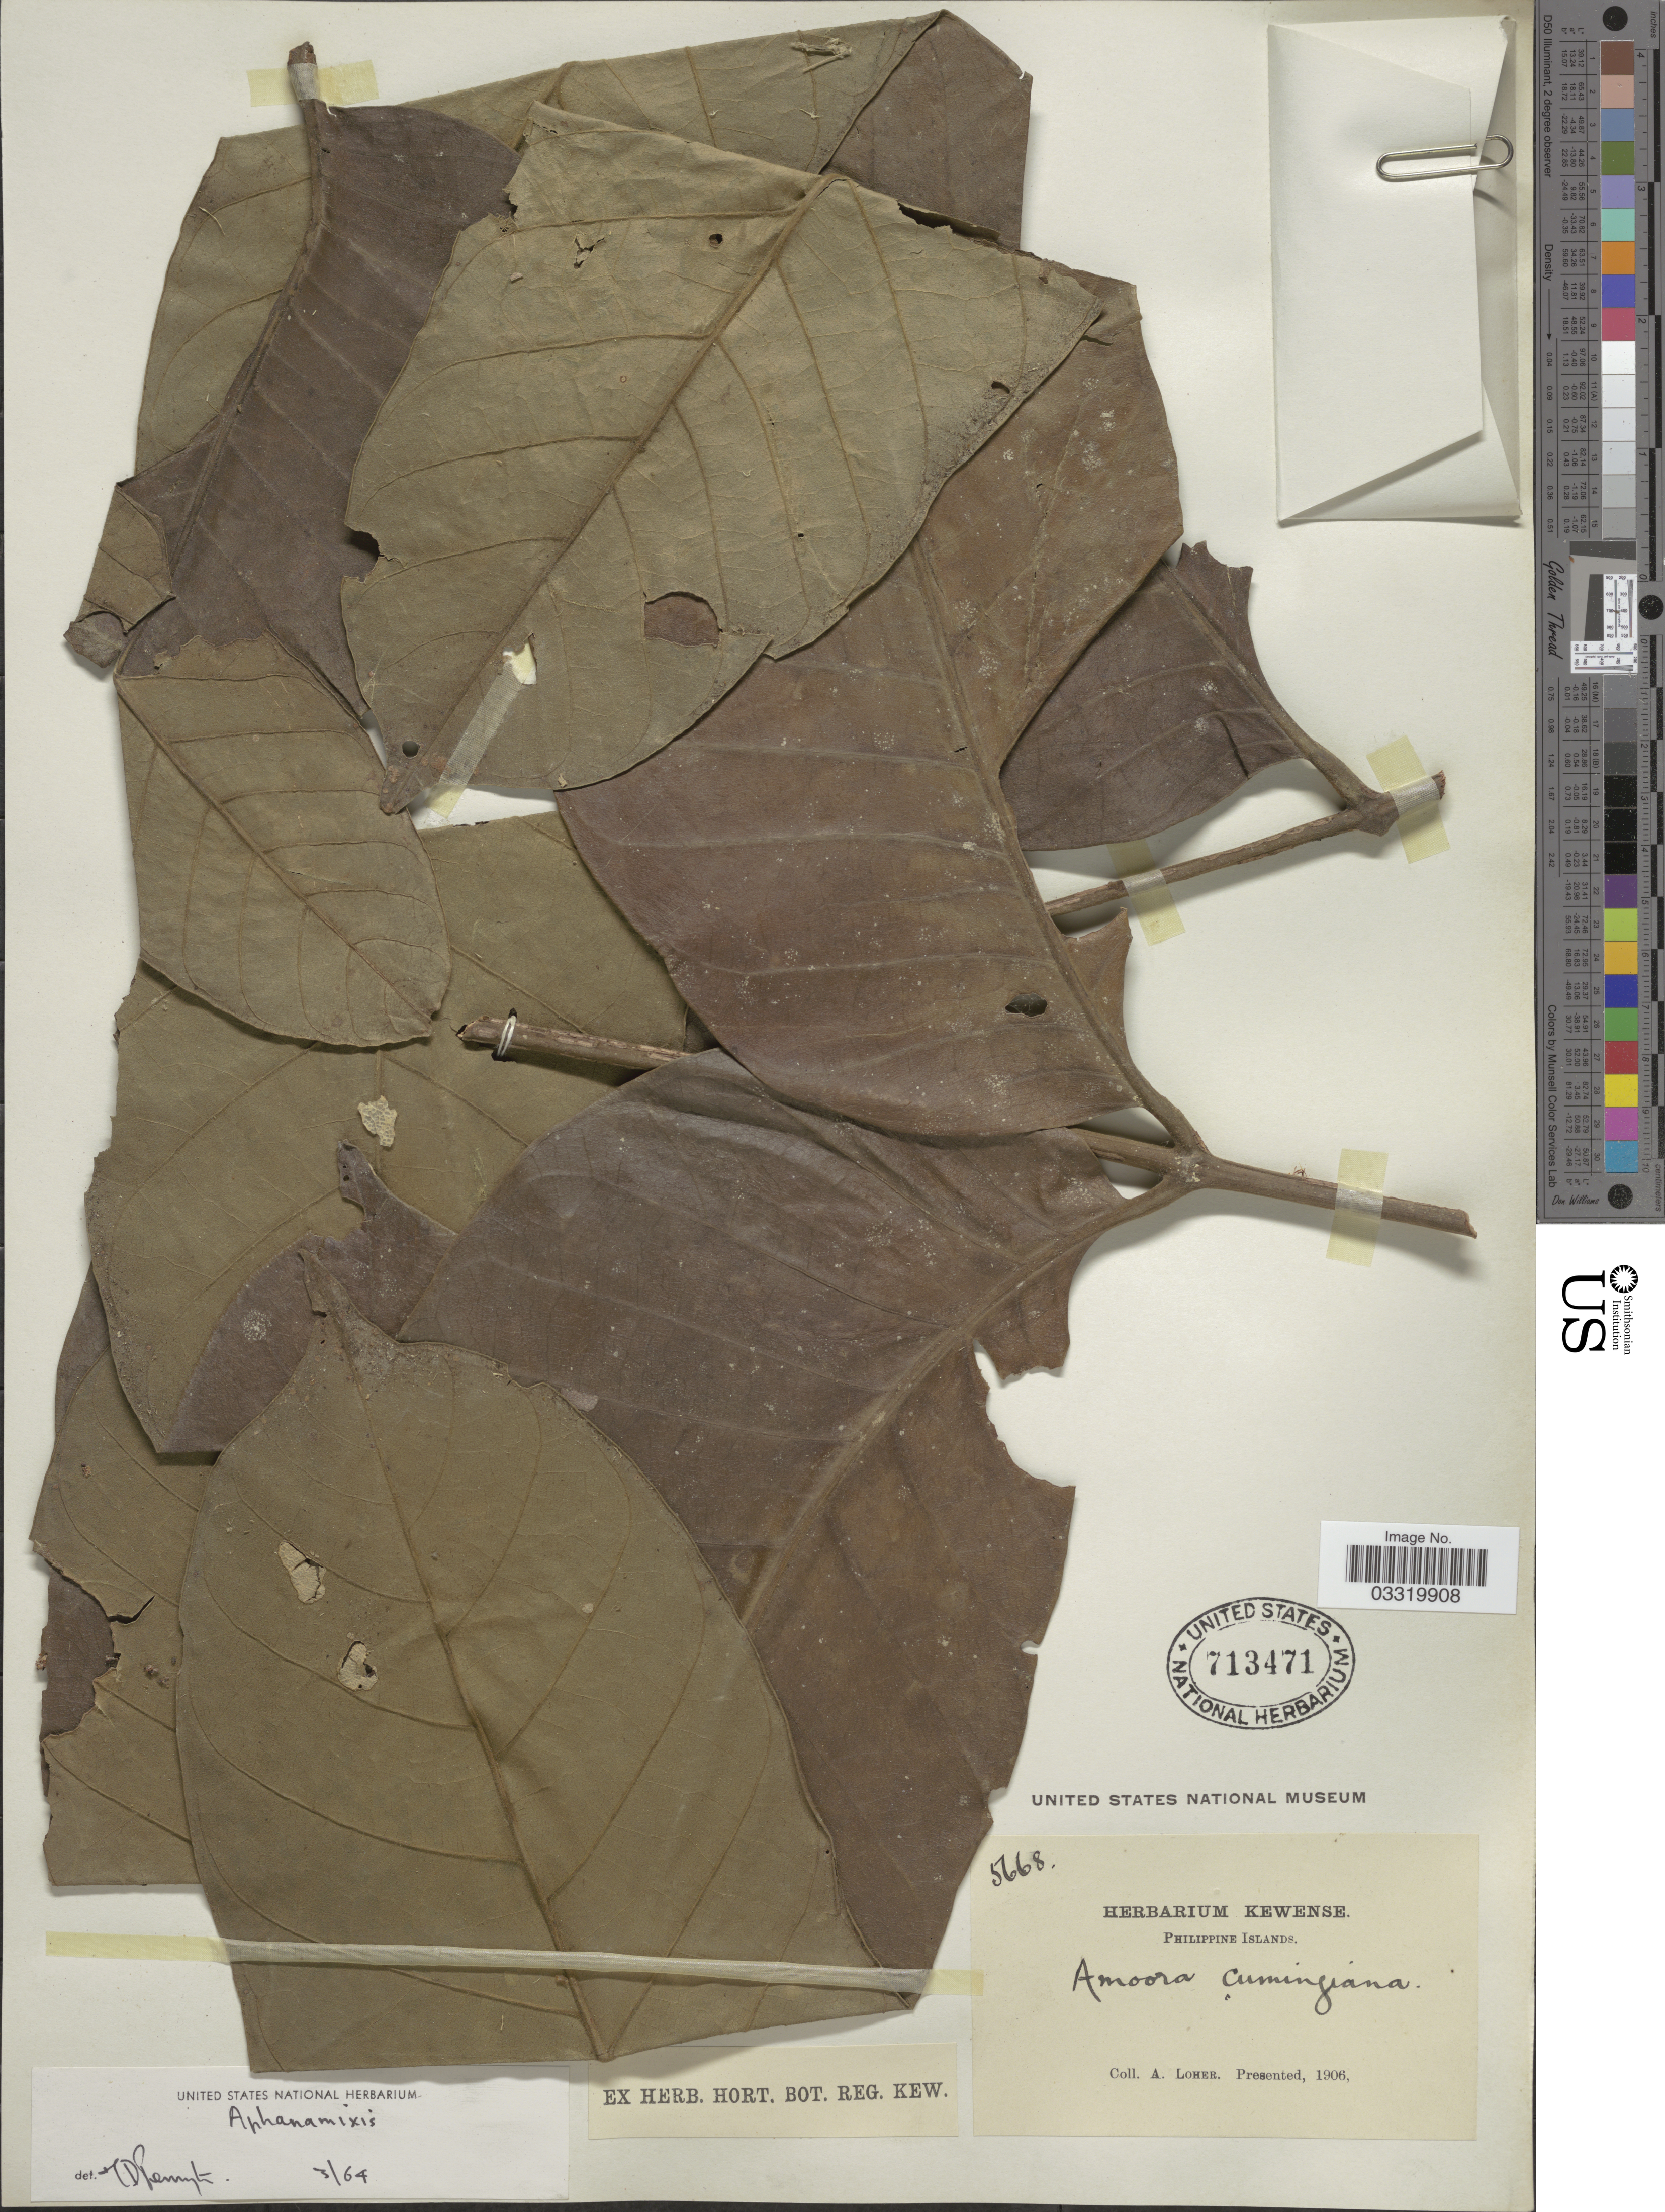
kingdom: Plantae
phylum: Tracheophyta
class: Magnoliopsida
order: Sapindales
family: Meliaceae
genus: Aphanamixis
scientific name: Aphanamixis polystachya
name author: (Wall.) R. Parker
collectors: A. Loher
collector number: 5668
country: Philippines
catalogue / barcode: US 713471